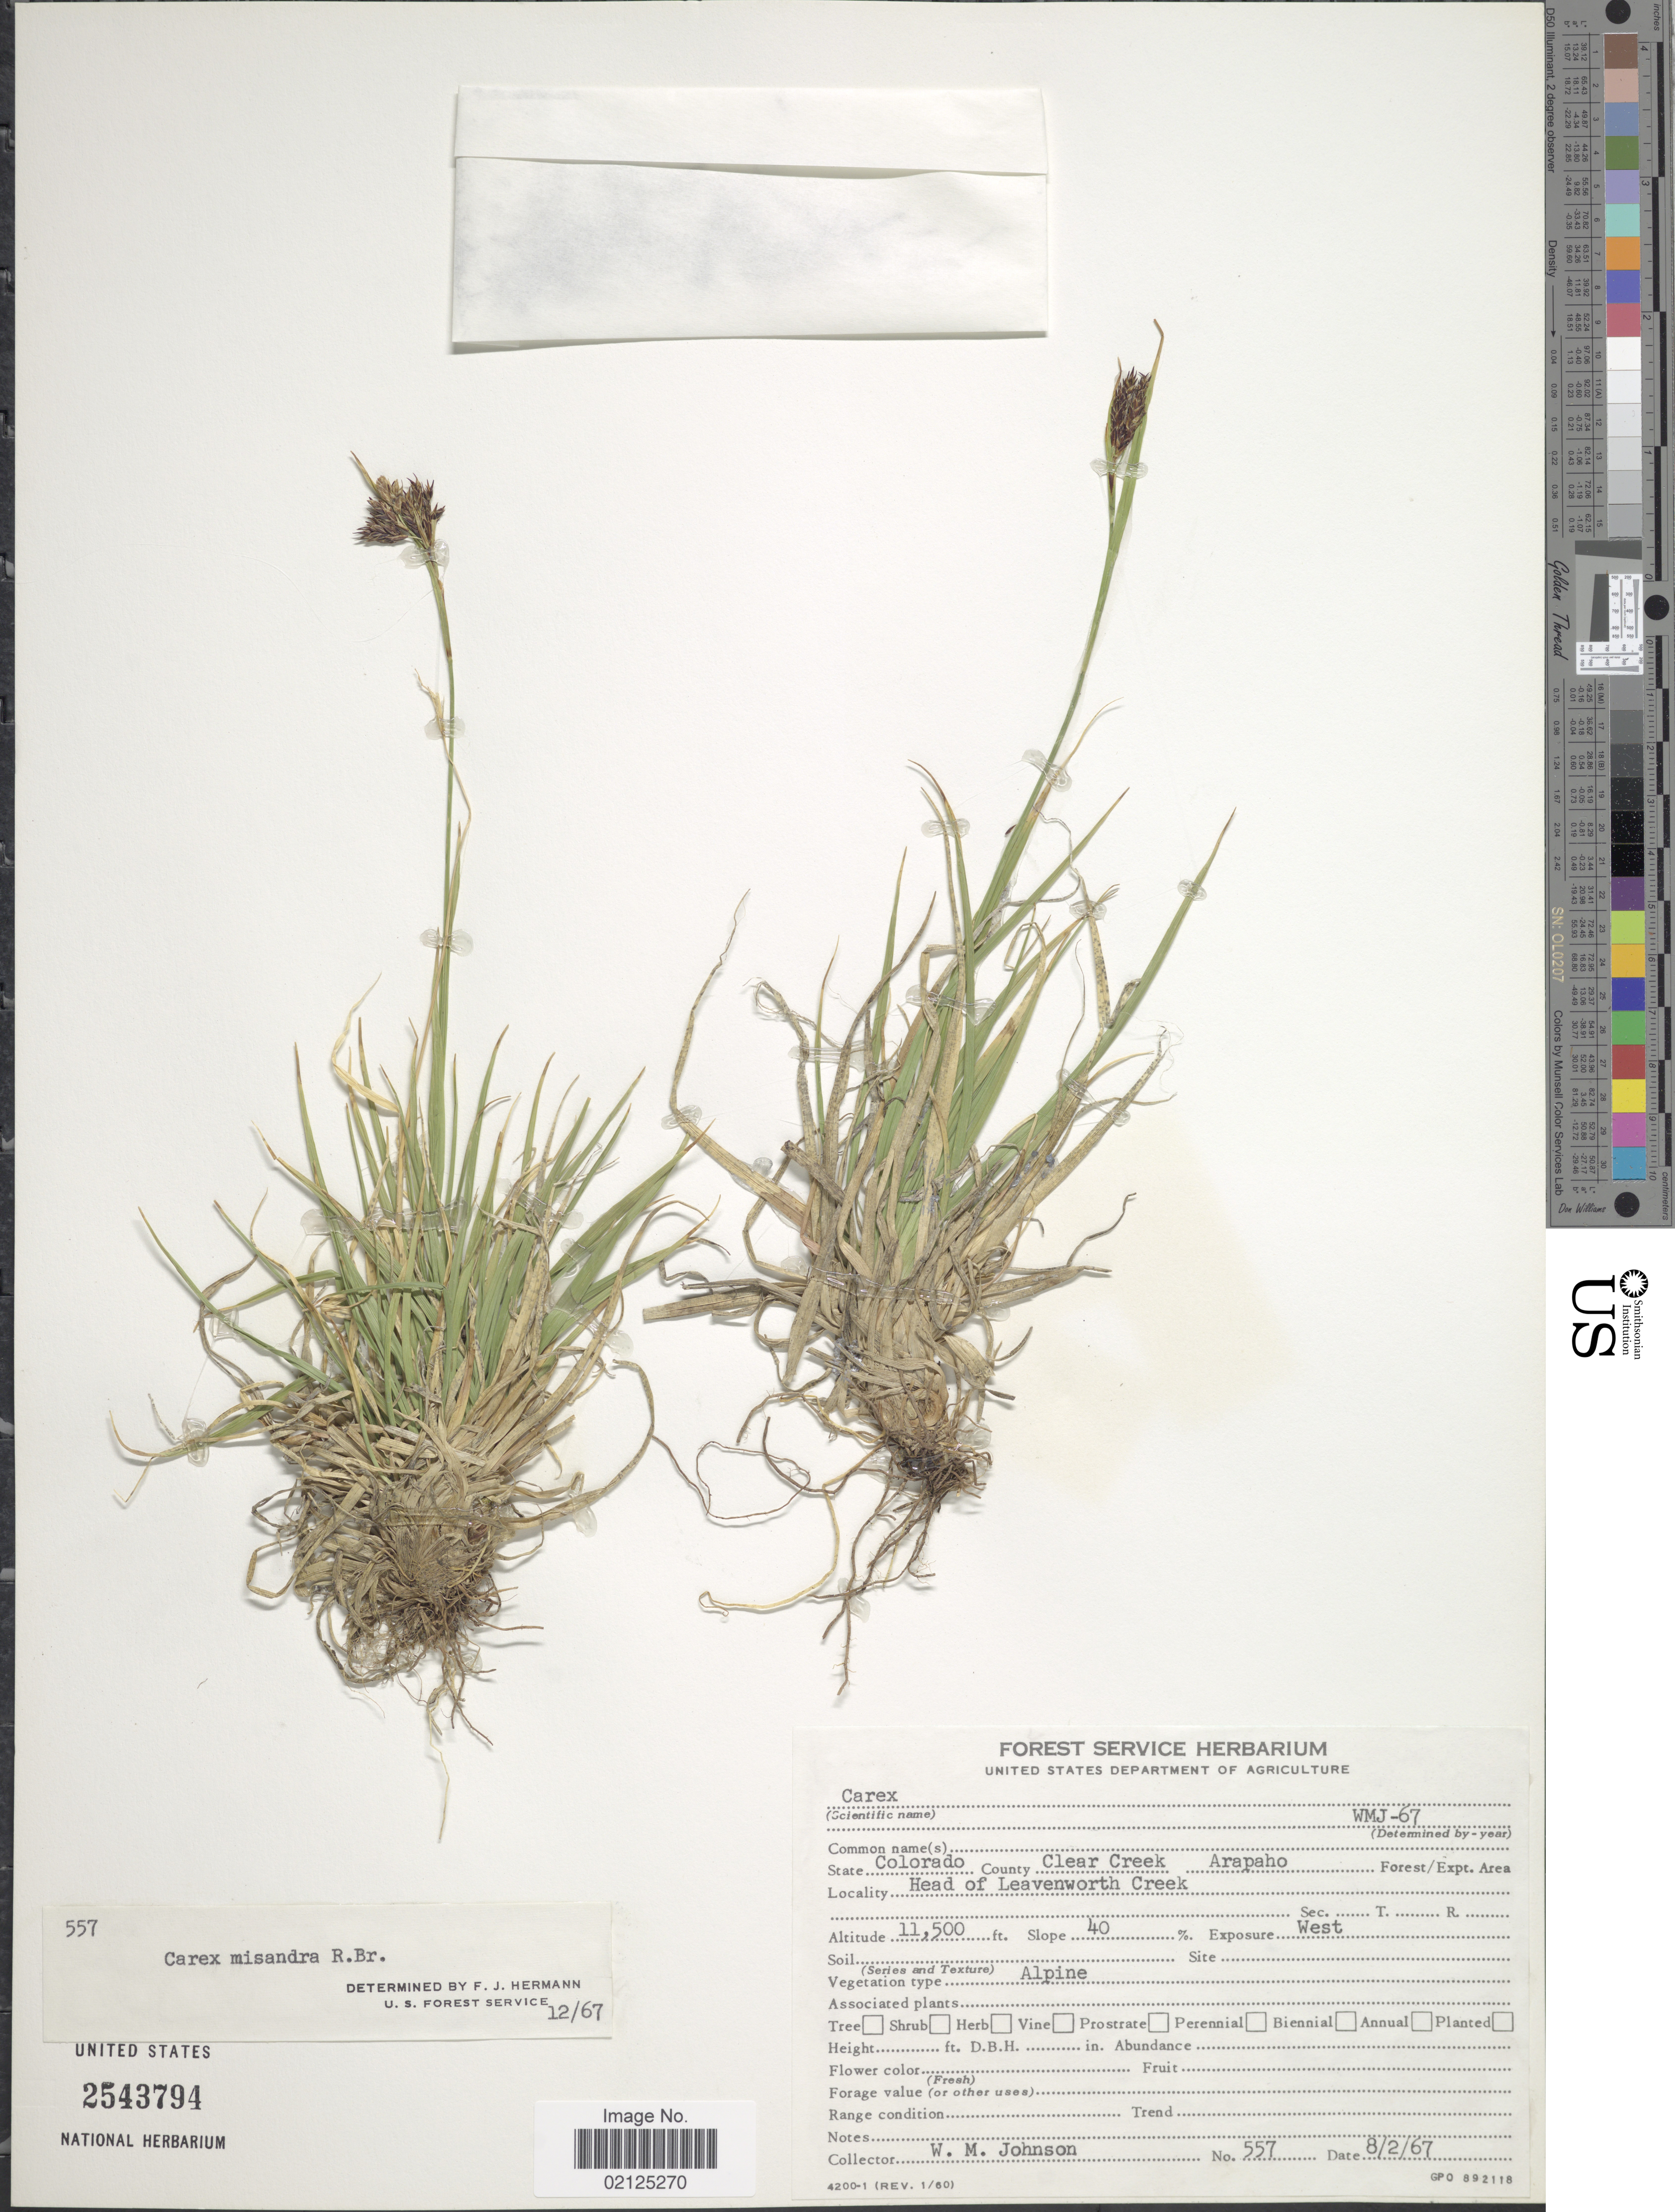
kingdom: Plantae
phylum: Tracheophyta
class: Liliopsida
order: Poales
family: Cyperaceae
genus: Carex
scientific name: Carex fuliginosa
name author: Schkuhr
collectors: W. M. Johnson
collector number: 557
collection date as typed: Transcribed d/m/y: 2/8/67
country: United States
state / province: Colorado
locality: County Clear Creek Arapaho, Head of Leavenworth Creek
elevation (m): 3505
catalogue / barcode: US 2543794